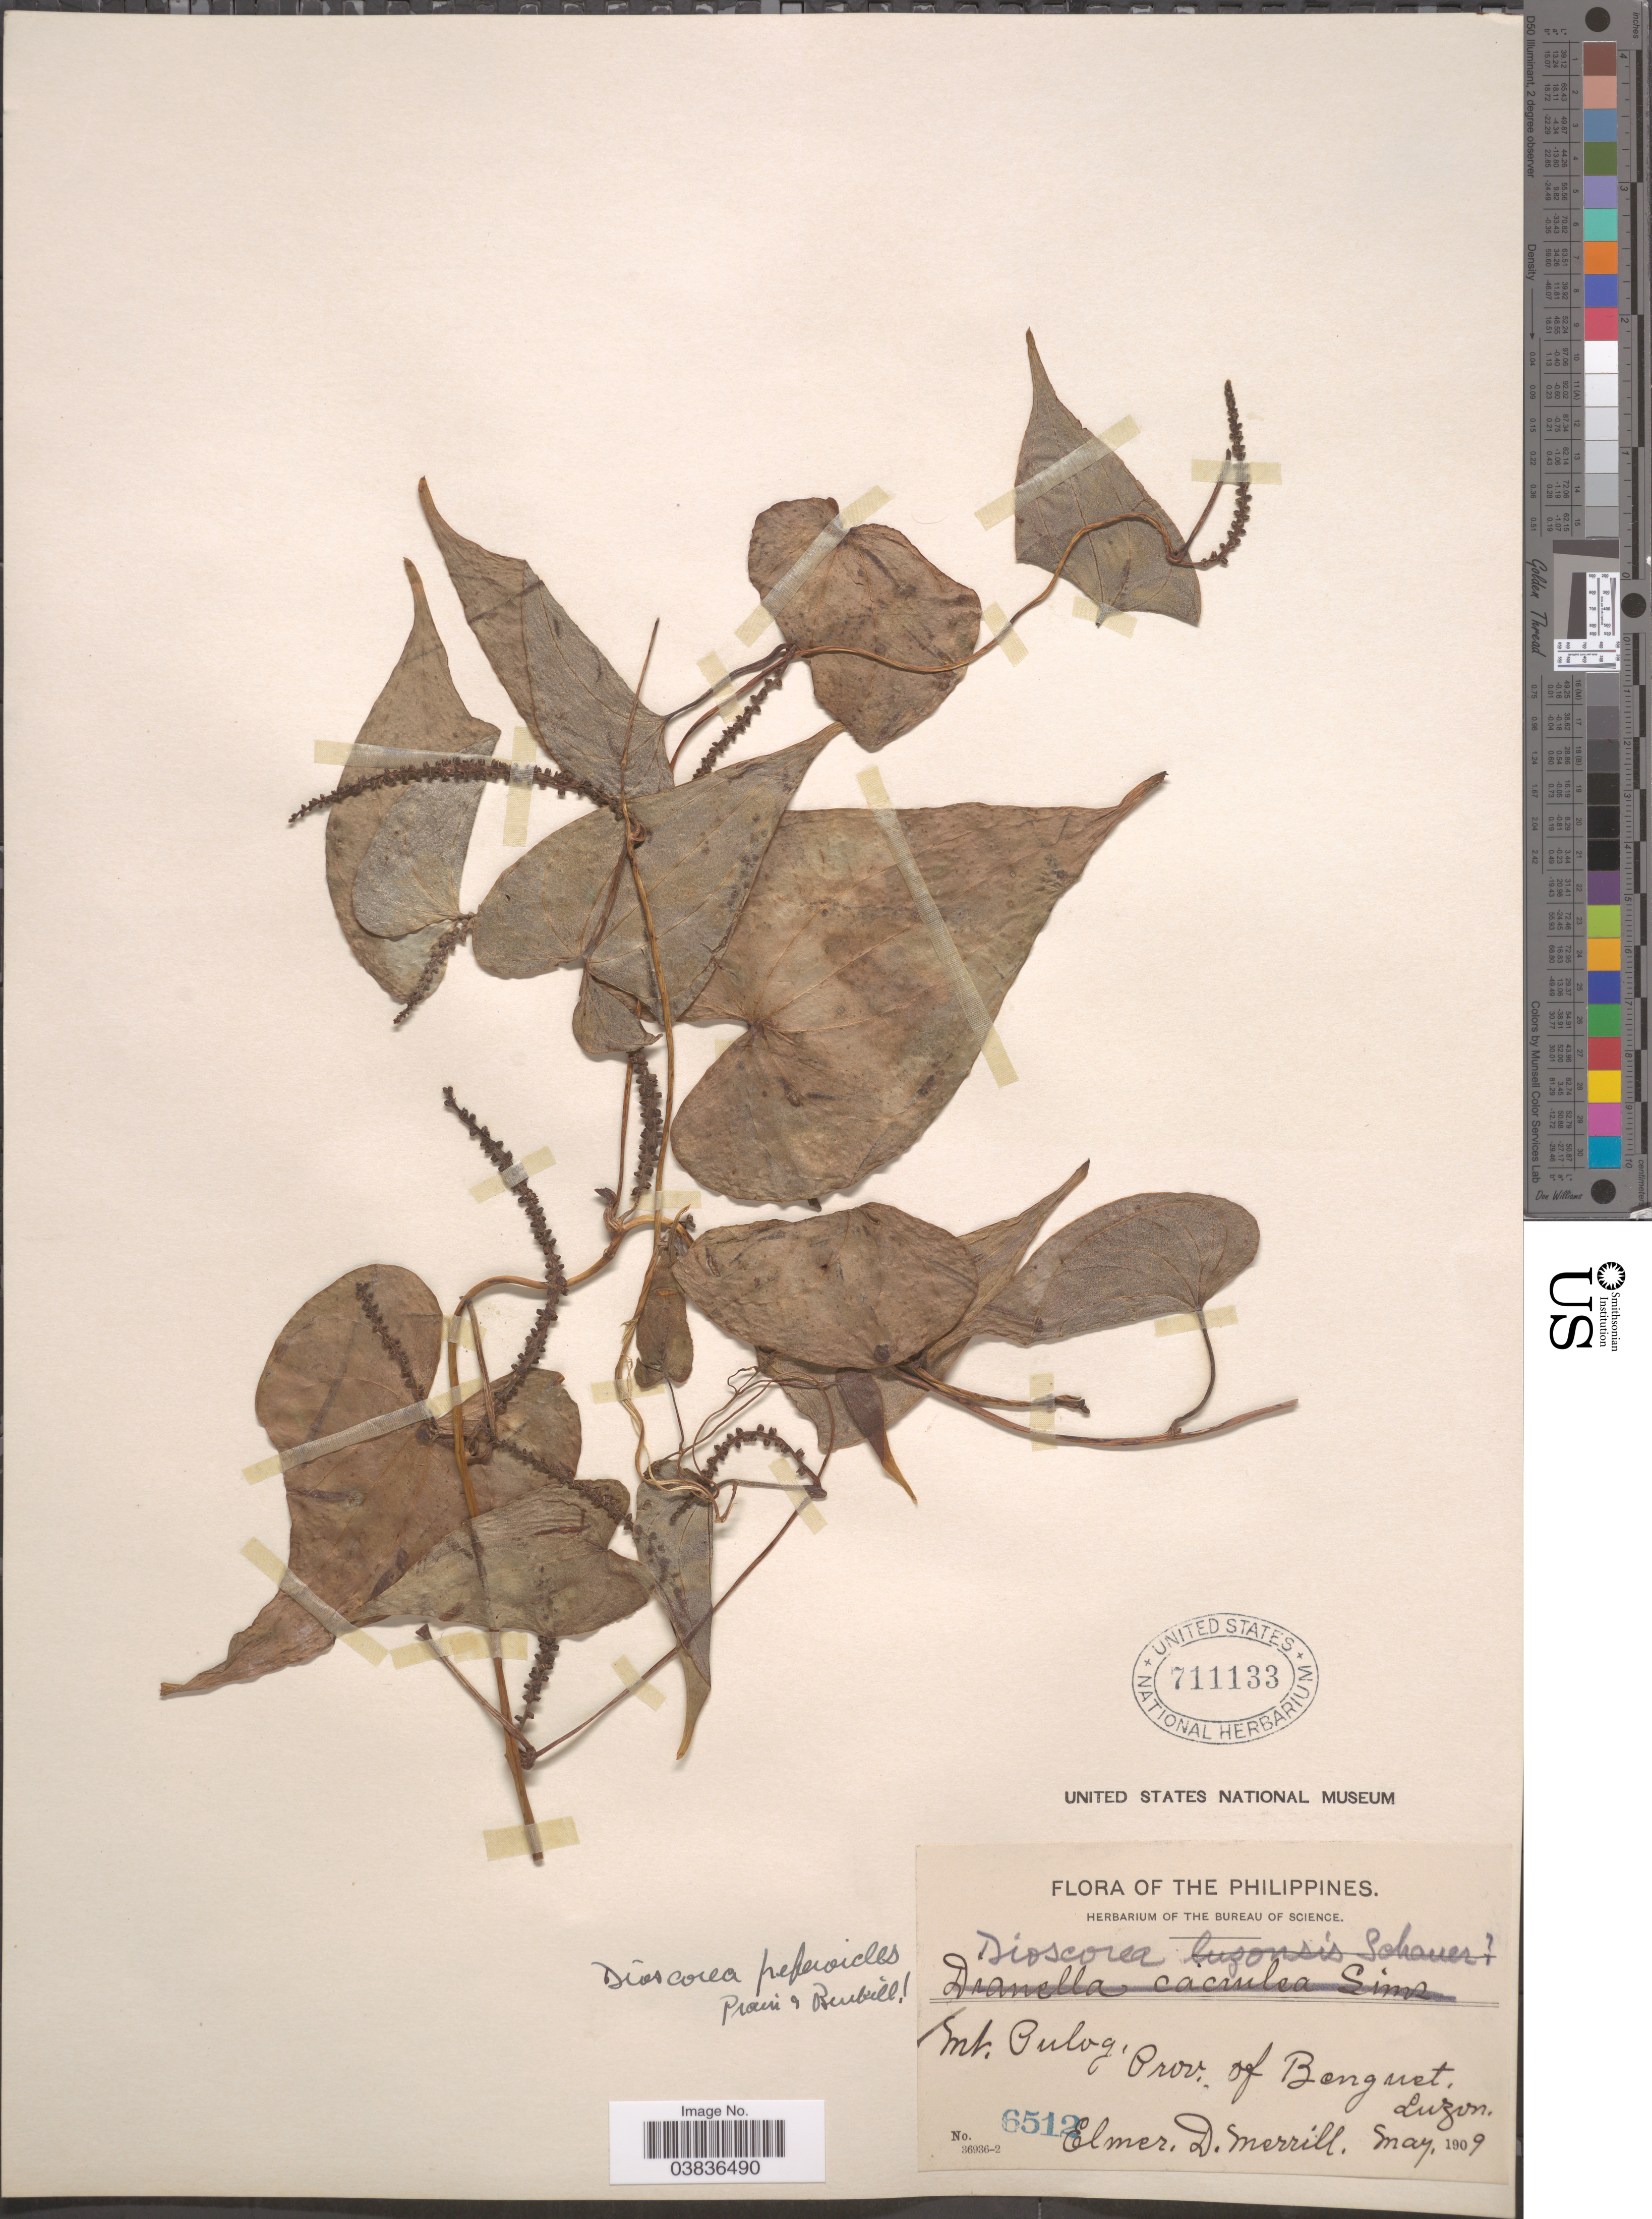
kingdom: Plantae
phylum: Tracheophyta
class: Liliopsida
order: Dioscoreales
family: Dioscoreaceae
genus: Dioscorea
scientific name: Dioscorea peperoides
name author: Prain & Burkill in Elmer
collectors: E. D. Merrill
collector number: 6512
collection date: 1909-05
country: Philippines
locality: Mt. Pulog, Prov. of Benguet, Luzon.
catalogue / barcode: US 711133